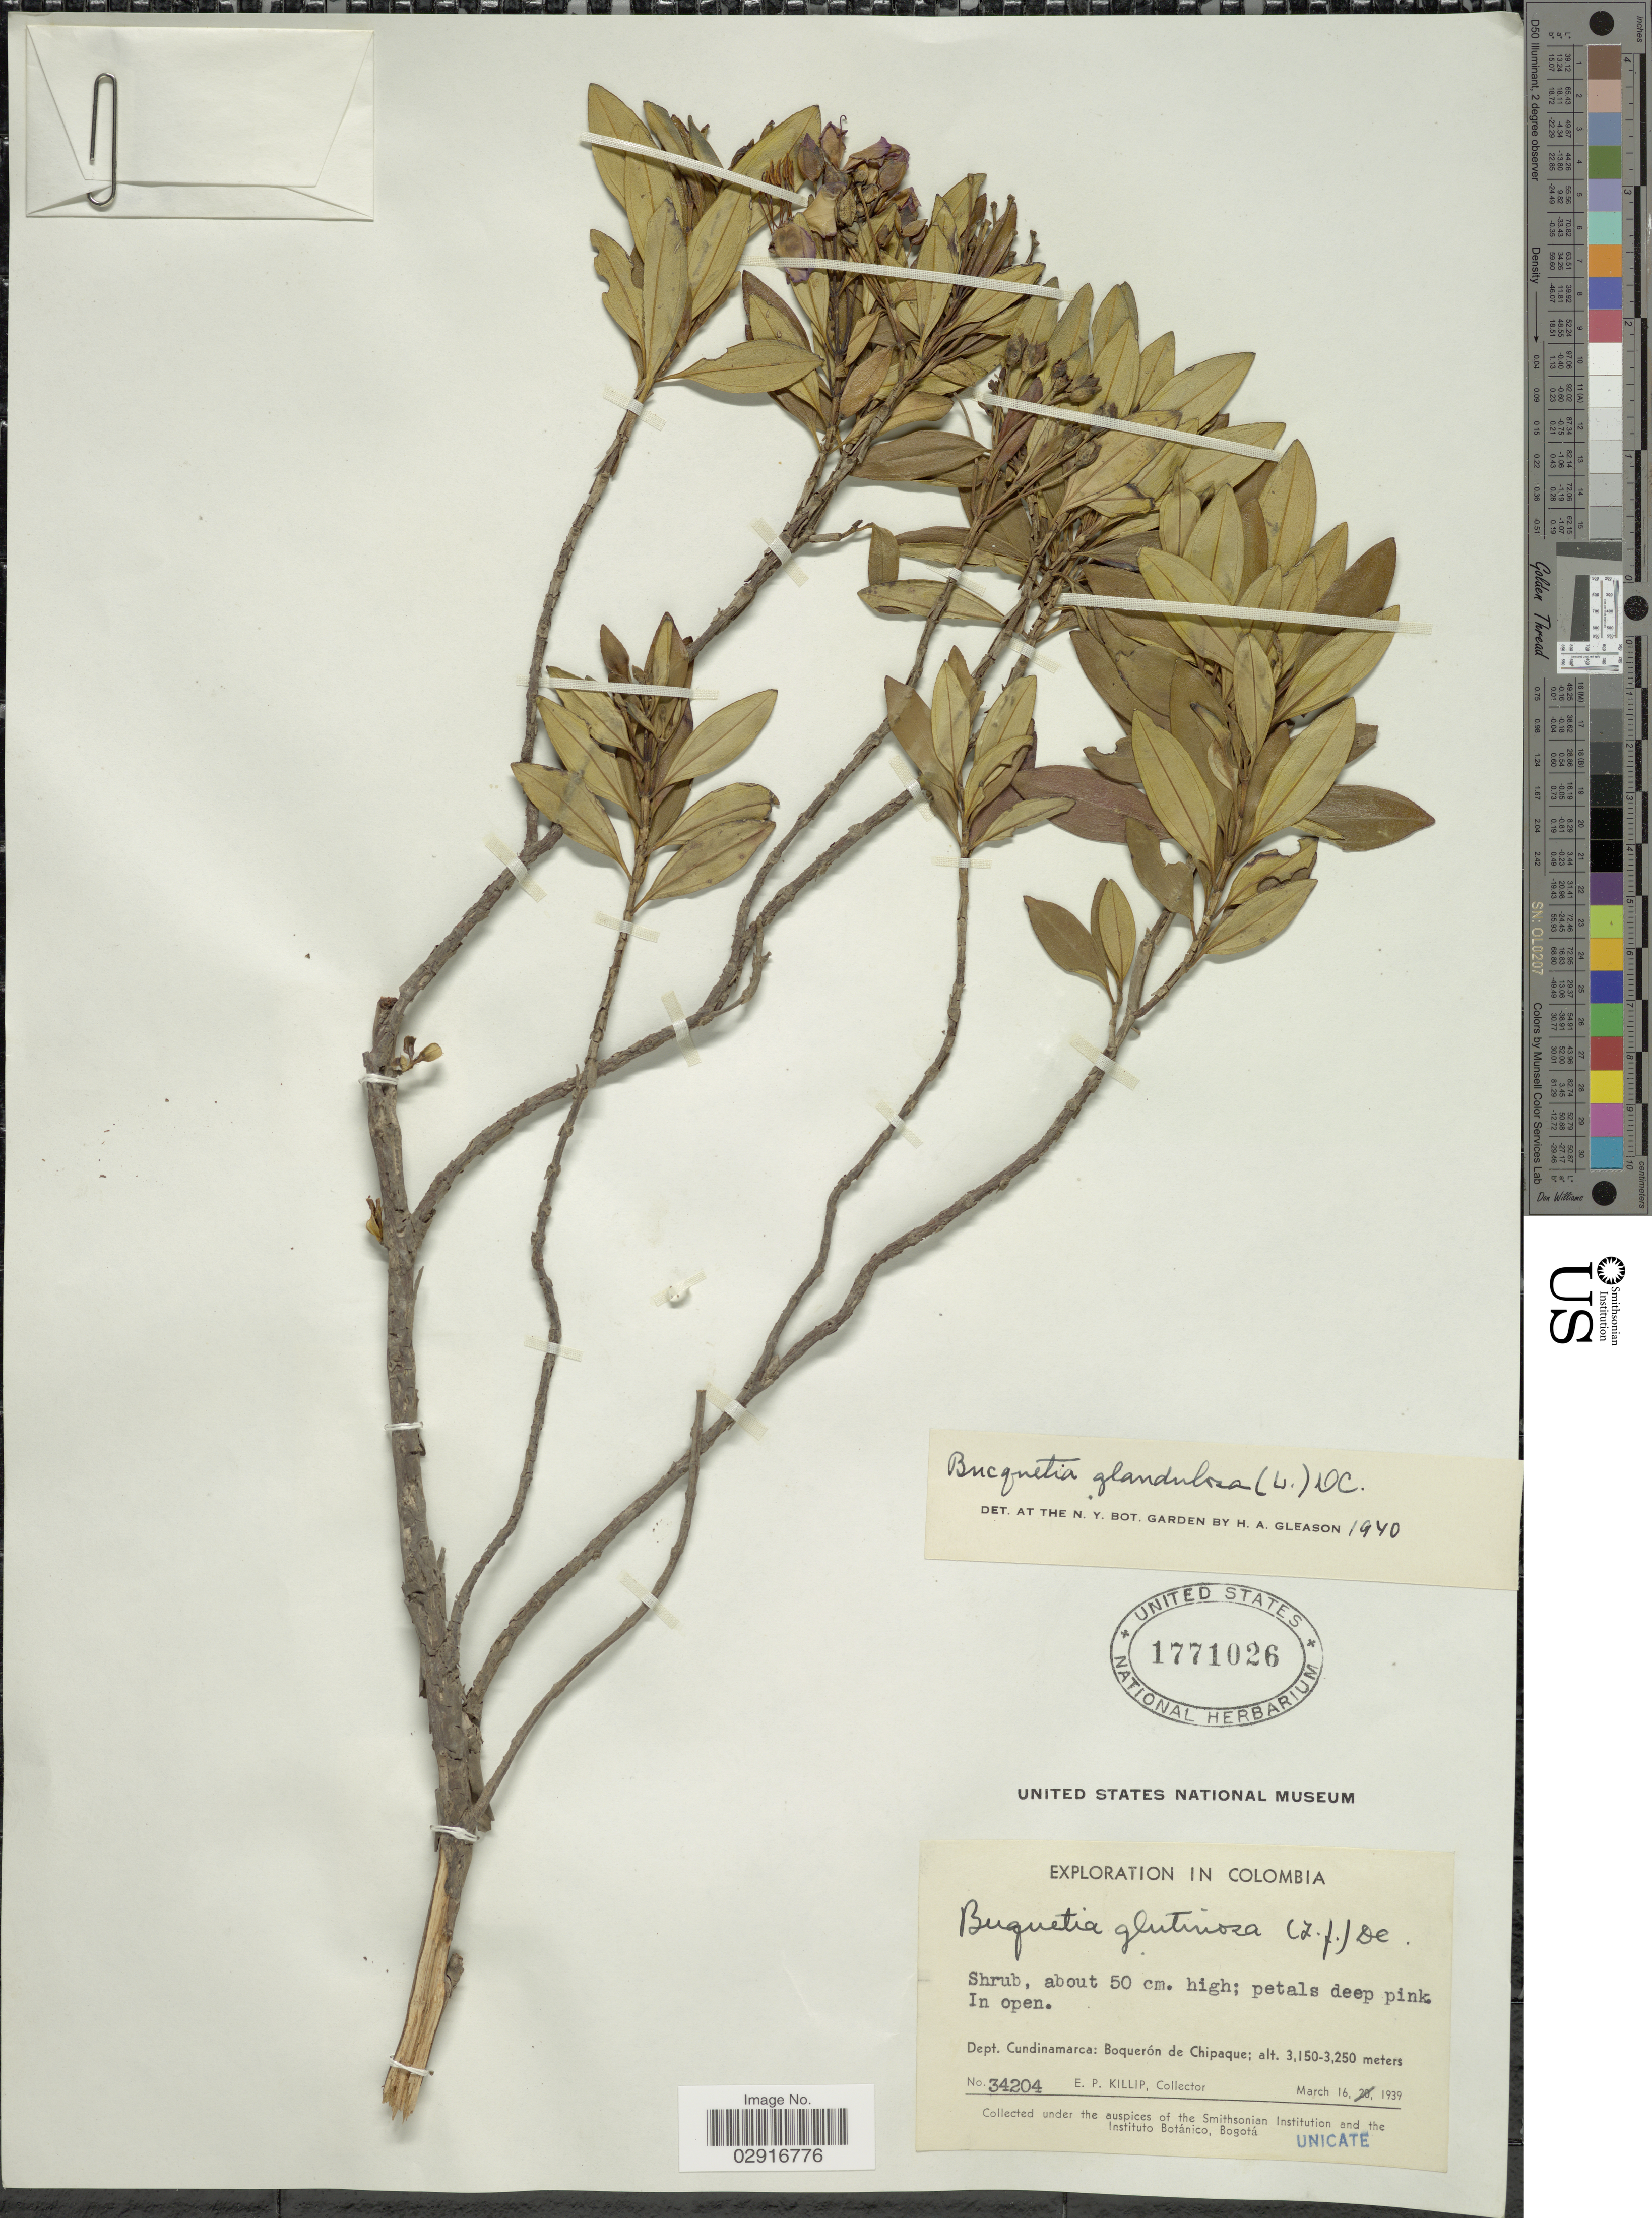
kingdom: Plantae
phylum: Tracheophyta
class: Magnoliopsida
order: Myrtales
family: Melastomataceae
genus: Bucquetia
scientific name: Bucquetia glutinosa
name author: DC.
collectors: E. P. Killip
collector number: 34204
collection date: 1939-03-16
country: Colombia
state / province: Cundinamarca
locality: Dept. Cundinamarca: Boquerón de Chipaque.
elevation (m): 3150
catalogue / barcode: US 1771026